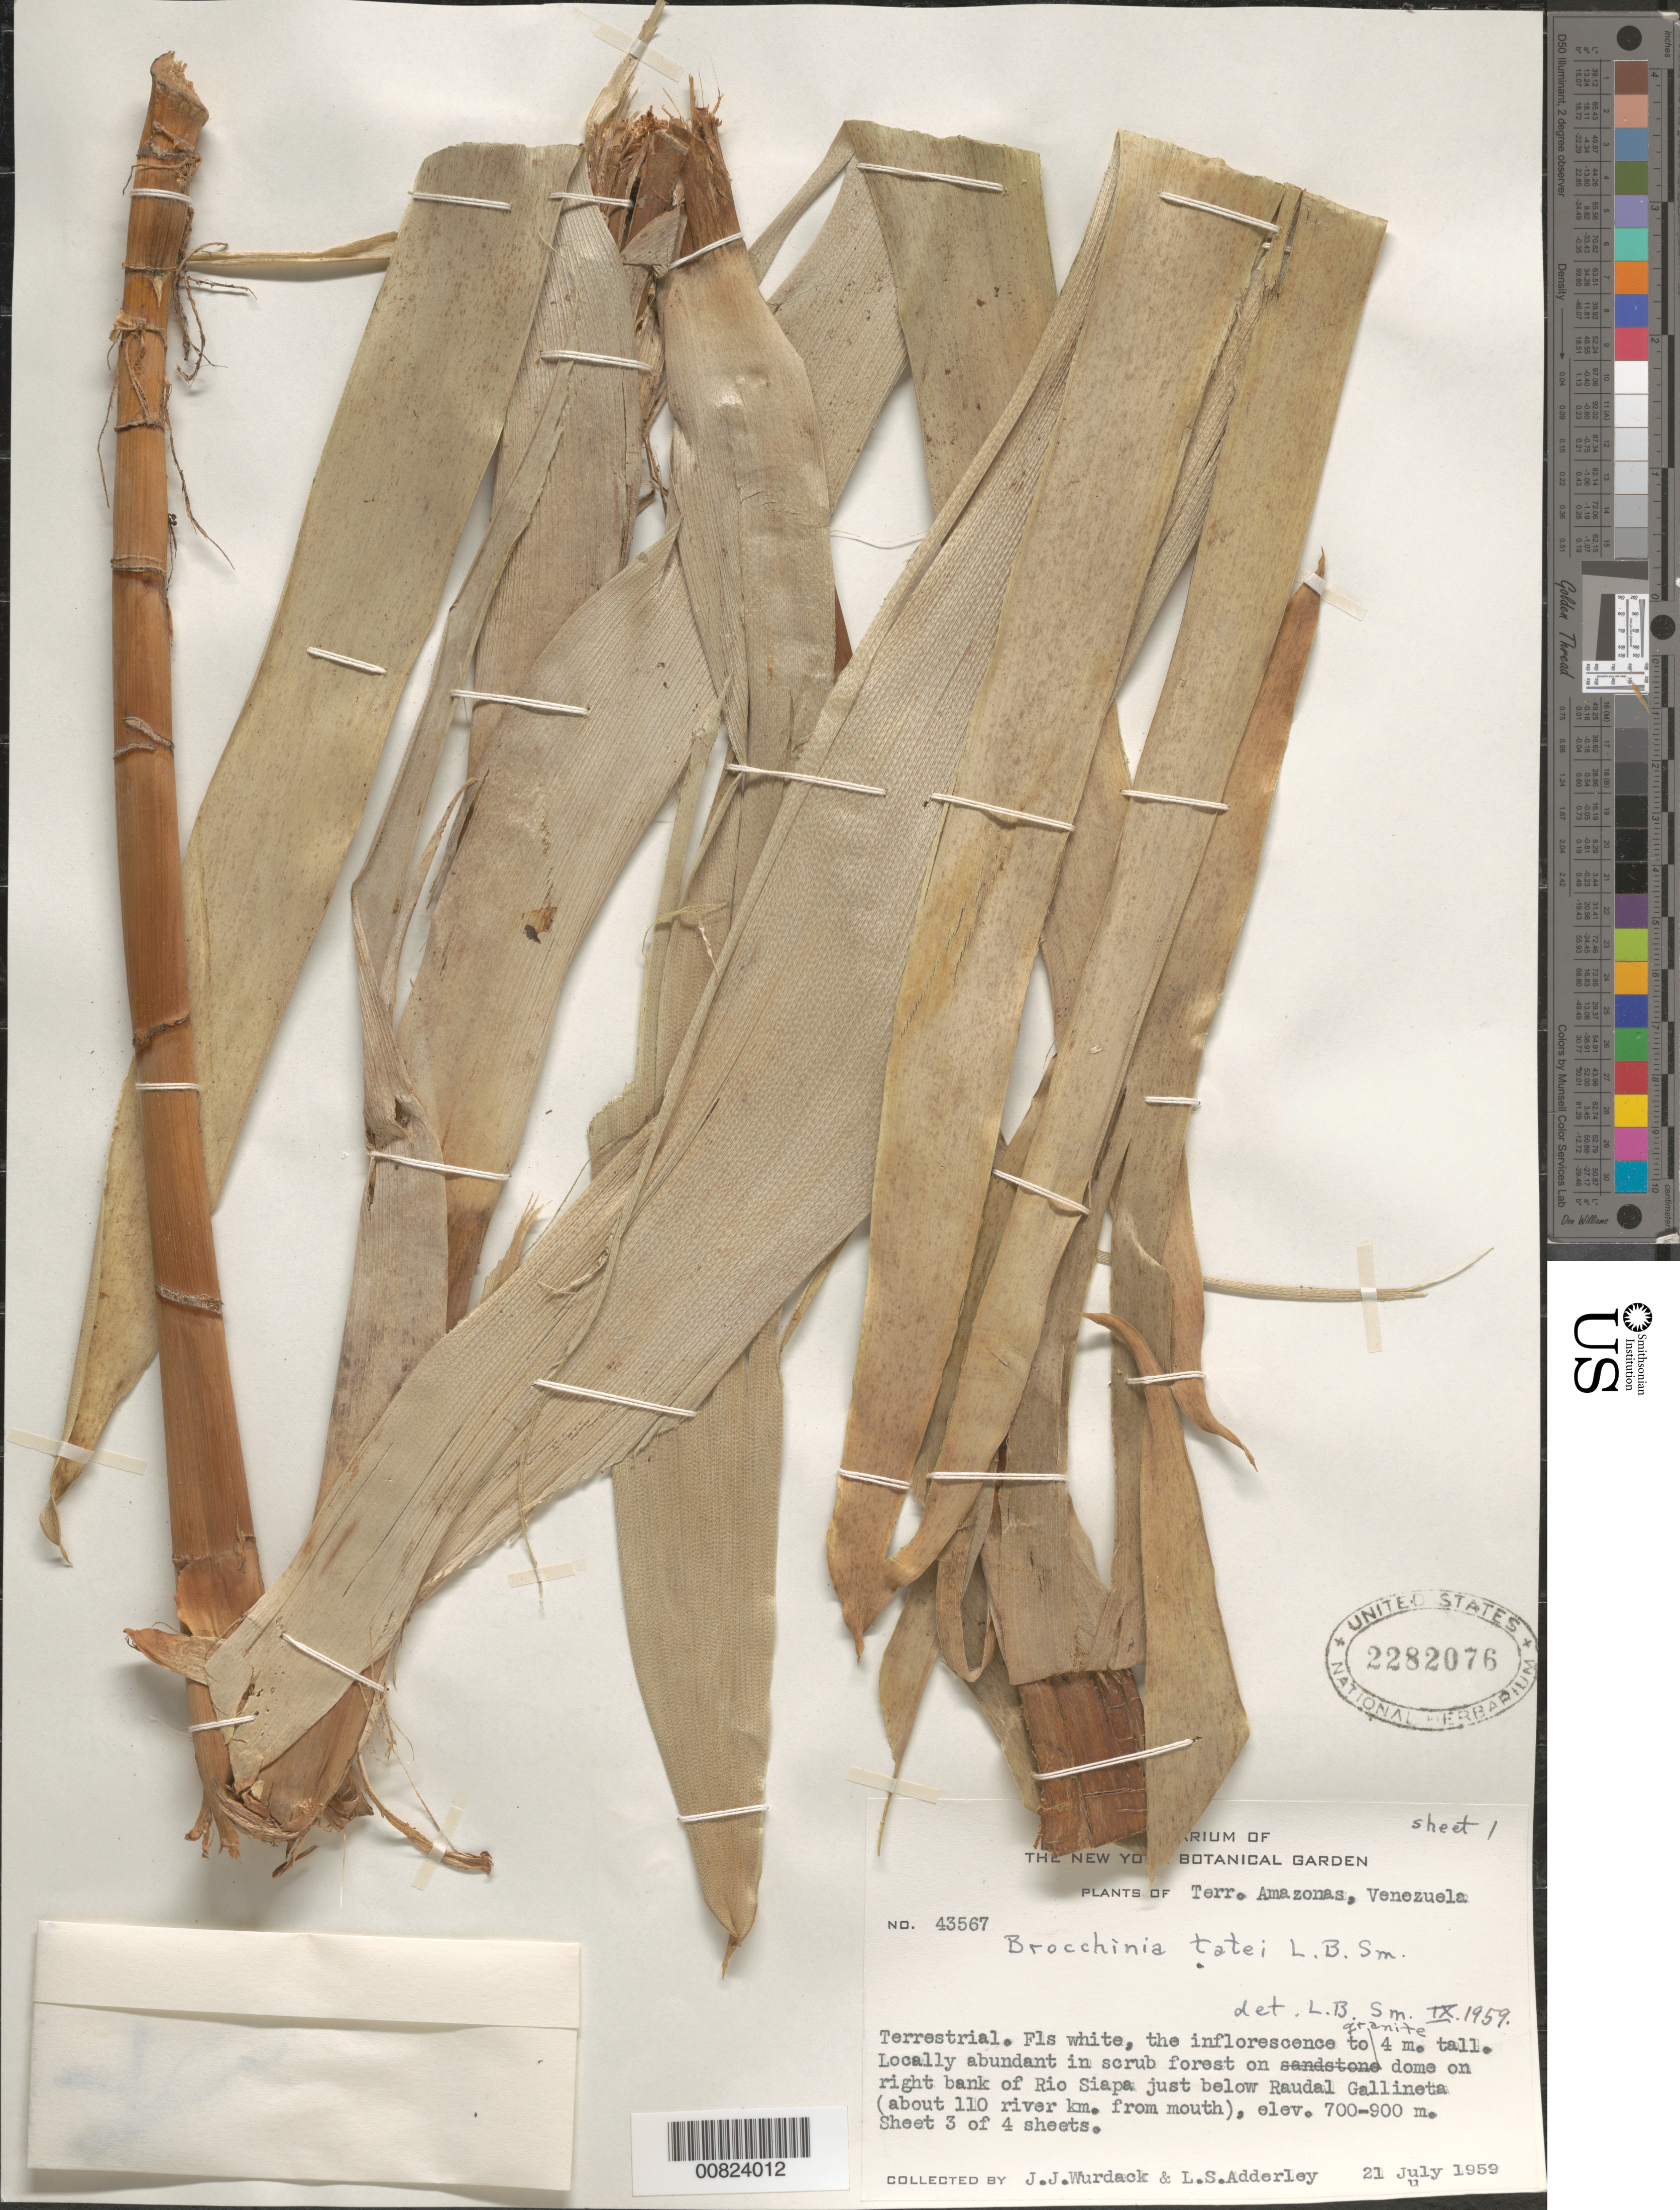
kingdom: Plantae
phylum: Tracheophyta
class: Liliopsida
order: Poales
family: Bromeliaceae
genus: Brocchinia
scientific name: Brocchinia tatei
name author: L.B. Sm.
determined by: Smith, Lyman B., (US), NMNH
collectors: J. J. Wurdack & L. S. Adderley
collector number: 43567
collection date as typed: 21-Jul-59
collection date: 1959-07-21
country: Venezuela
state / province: Amazonas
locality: Río Siapa, just below Raudal Gallineta (about 110 river km from mouth)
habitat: Scrub forest on granite dome on riverbank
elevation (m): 700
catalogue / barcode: US 2282076